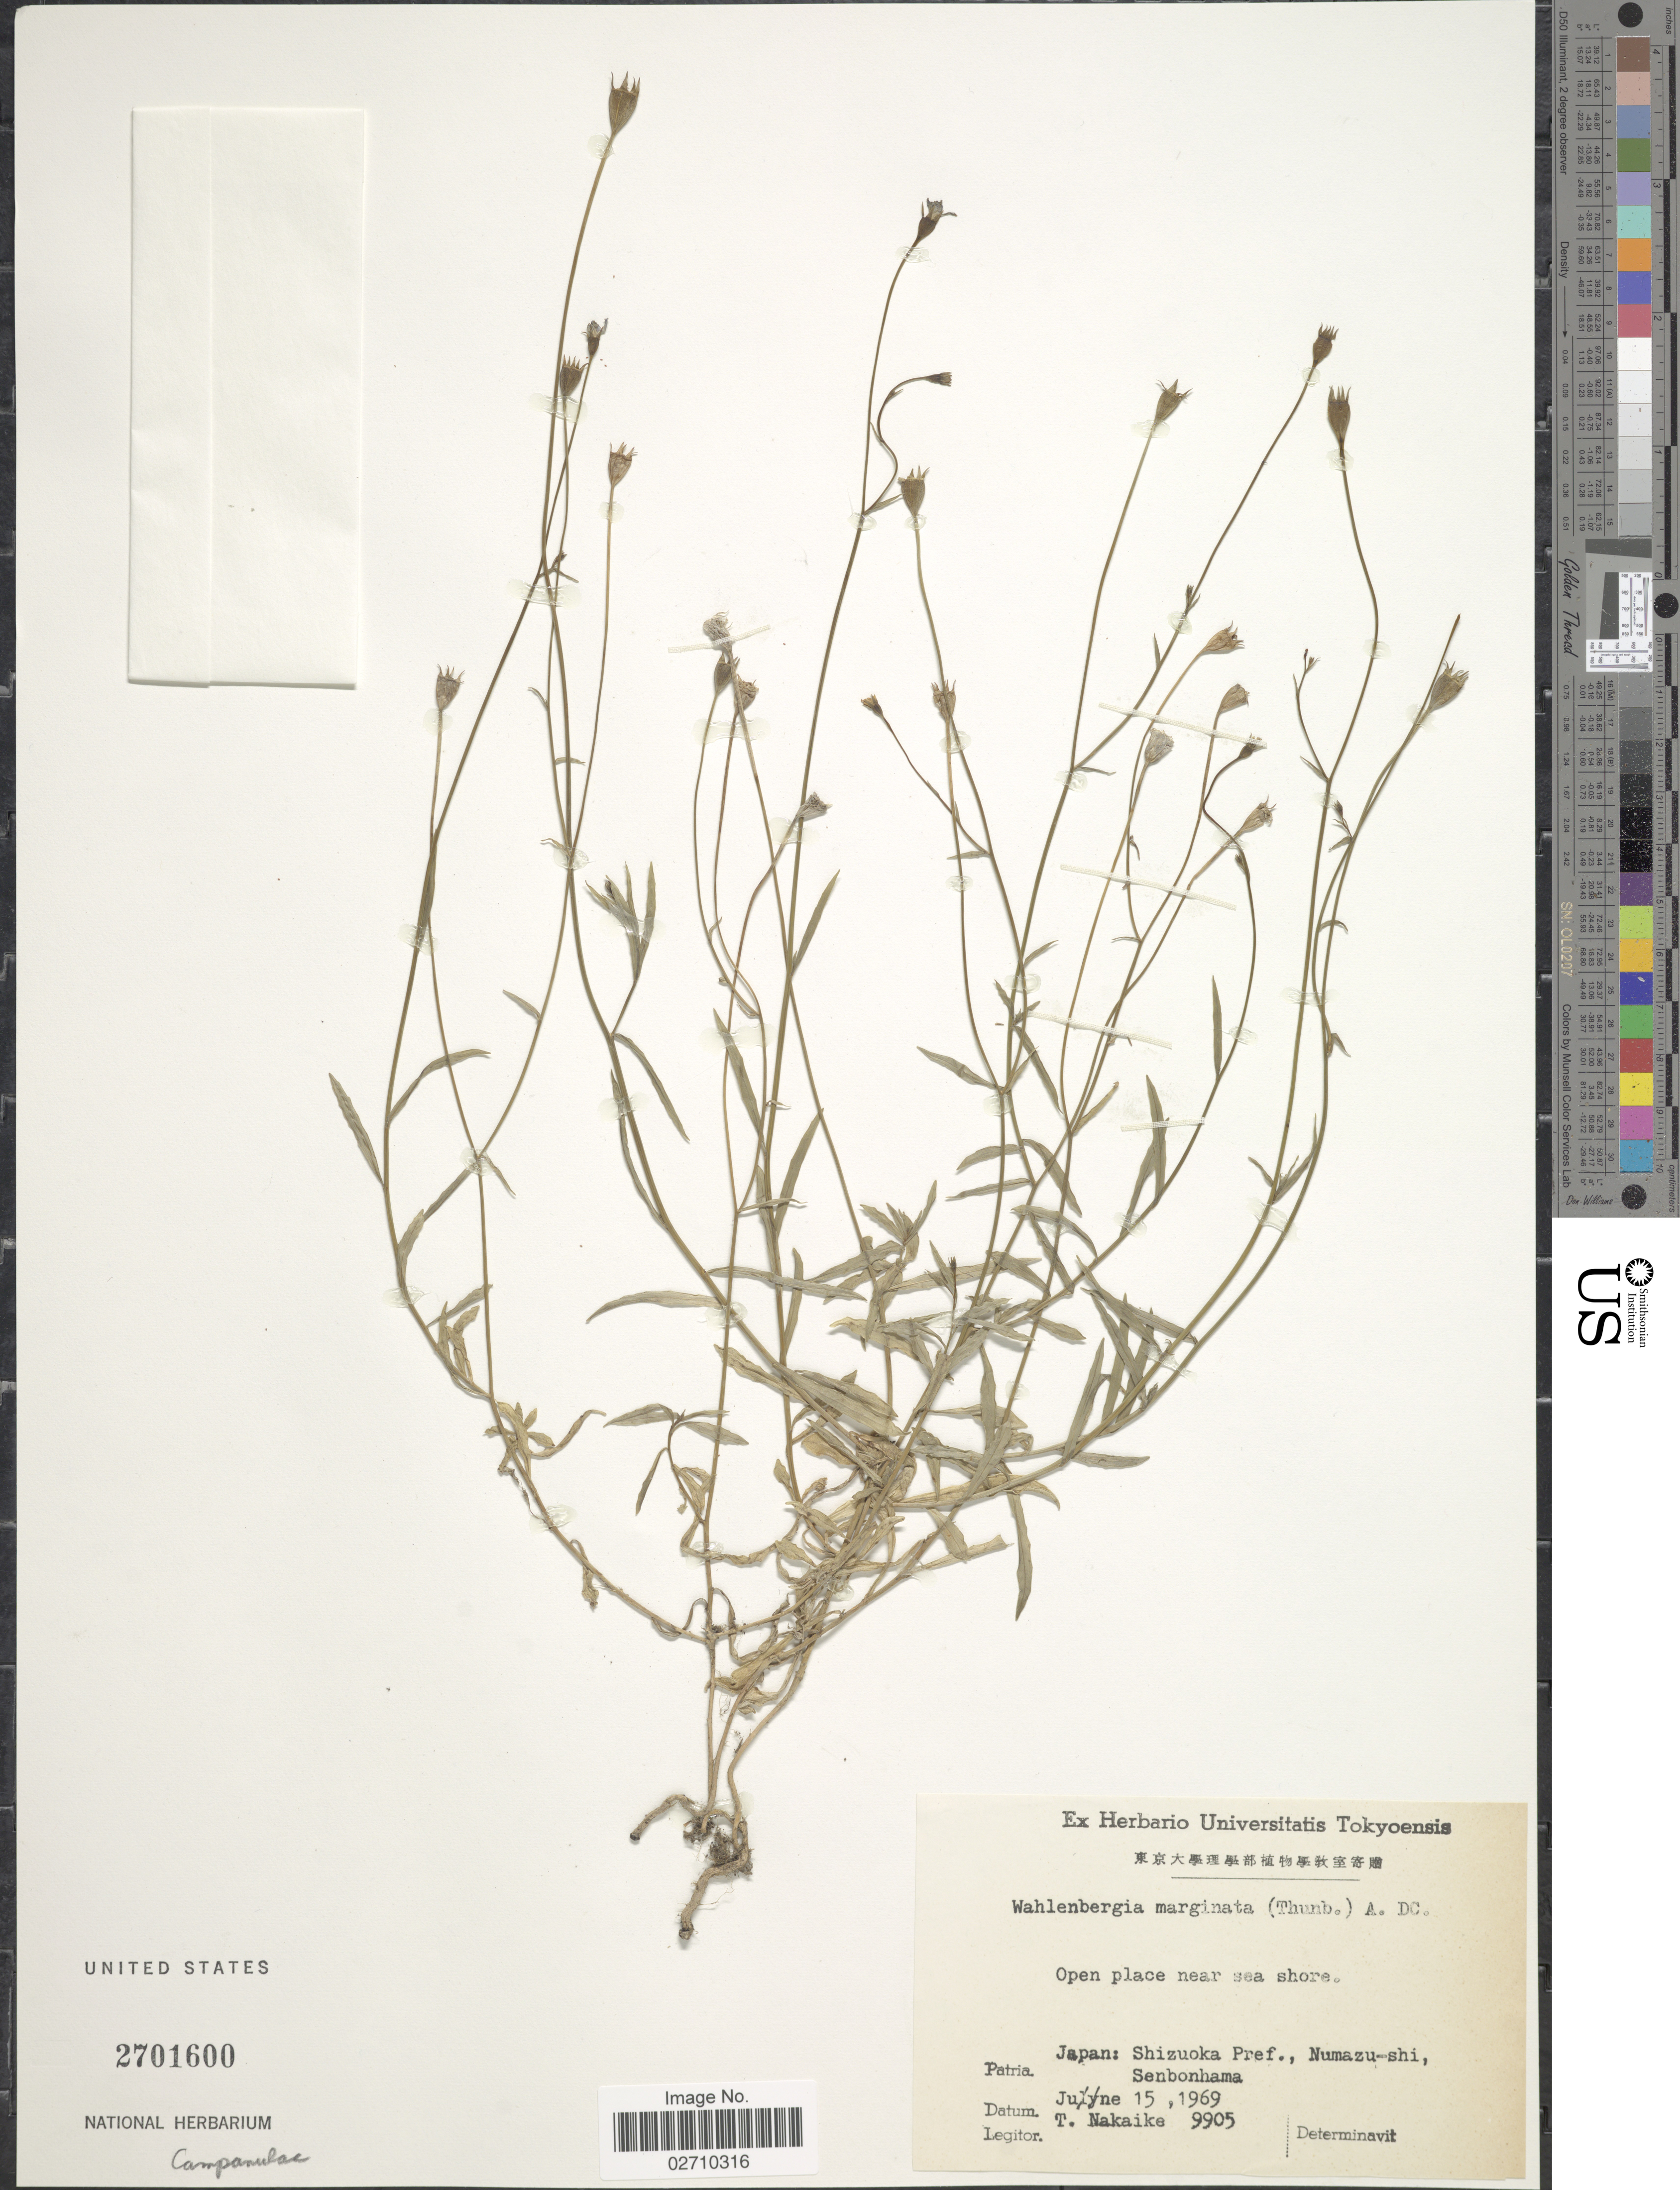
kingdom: Plantae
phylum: Tracheophyta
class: Magnoliopsida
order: Asterales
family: Campanulaceae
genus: Wahlenbergia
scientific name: Wahlenbergia marginata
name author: (Thunb.) A. DC.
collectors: T. Nakaike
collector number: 9905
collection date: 1969-06-15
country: Japan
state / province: Sizuoka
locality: Open place near sea shore. Shizouka Pref., Numazu-shi, Senbonhama.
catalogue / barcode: US 3701600